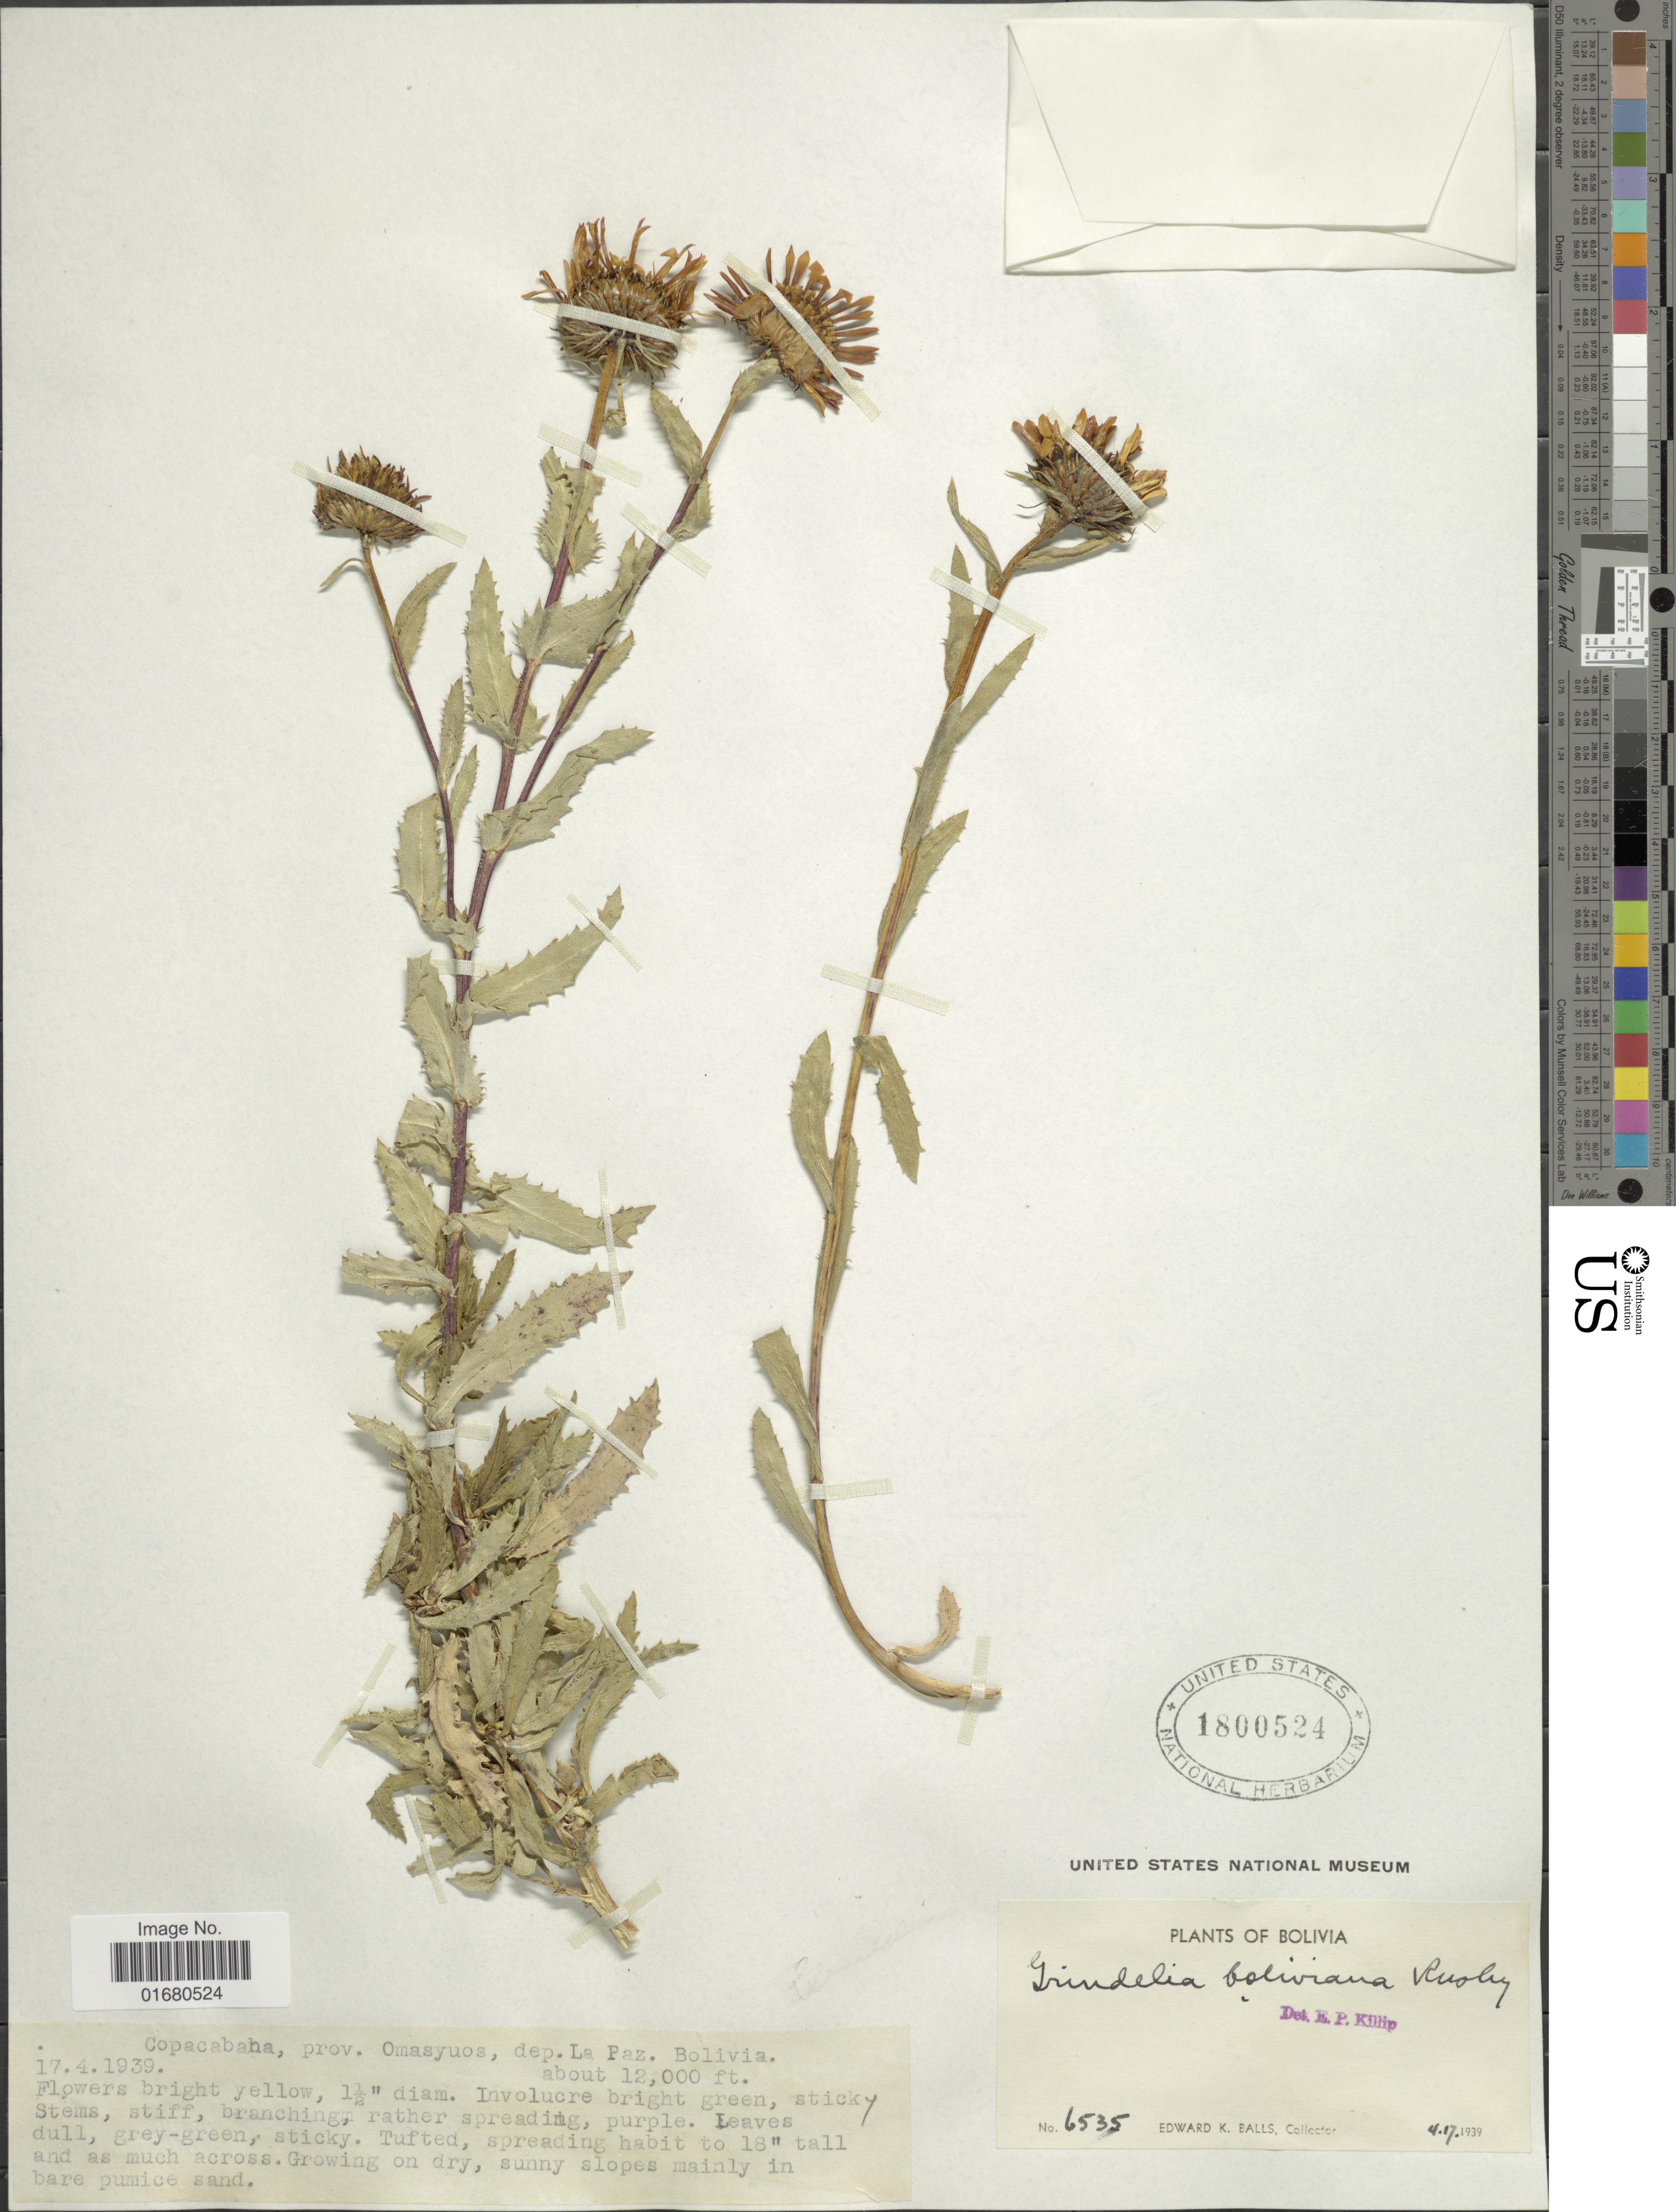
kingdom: Plantae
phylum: Tracheophyta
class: Magnoliopsida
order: Asterales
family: Asteraceae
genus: Grindelia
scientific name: Grindelia boliviana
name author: Rusby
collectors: E. K. Balls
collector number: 6535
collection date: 1939-04-17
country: Bolivia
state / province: La Paz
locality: Copacabaha, prov. Omasyuos, dep. La Paz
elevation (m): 3658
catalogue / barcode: US 1800524